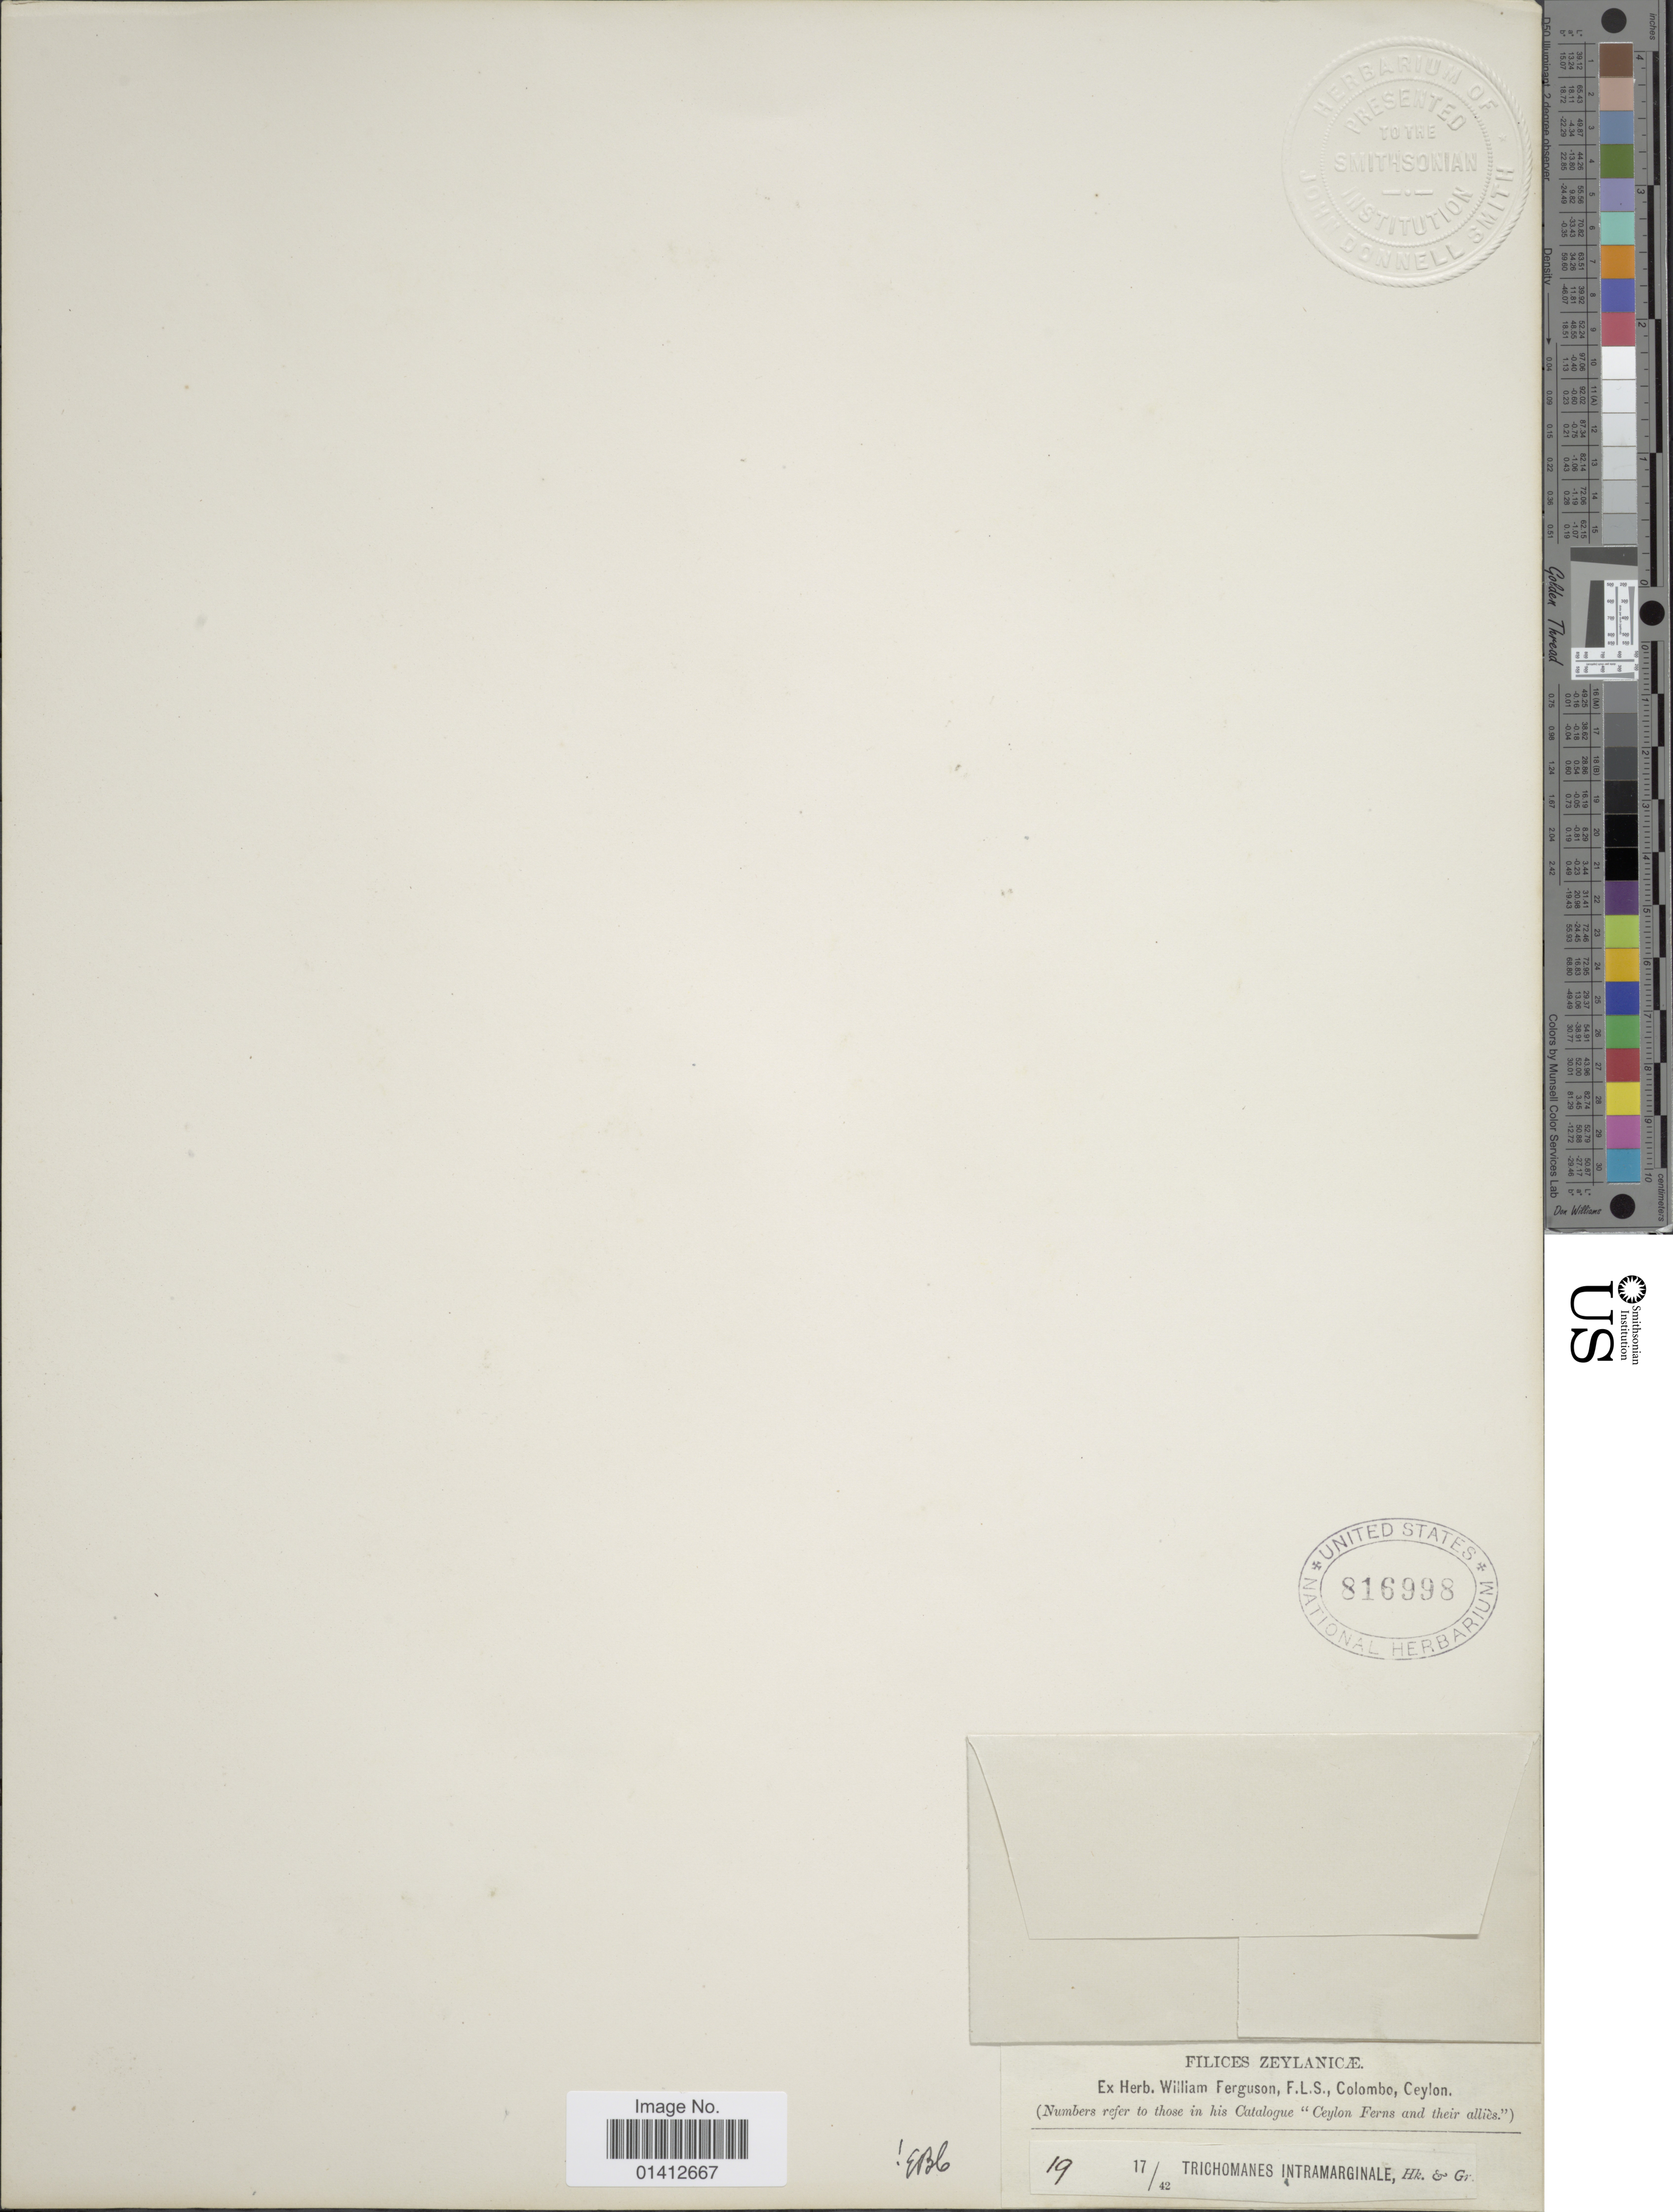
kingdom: Plantae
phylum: Tracheophyta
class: Polypodiopsida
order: Hymenophyllales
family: Hymenophyllaceae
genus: Crepidomanes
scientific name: Crepidomanes intramarginale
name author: (C. Presl) C. Presl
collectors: ex herb. W. Ferguson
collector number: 19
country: Sri Lanka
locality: Zeylanicae, Ceylon.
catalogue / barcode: US 816998